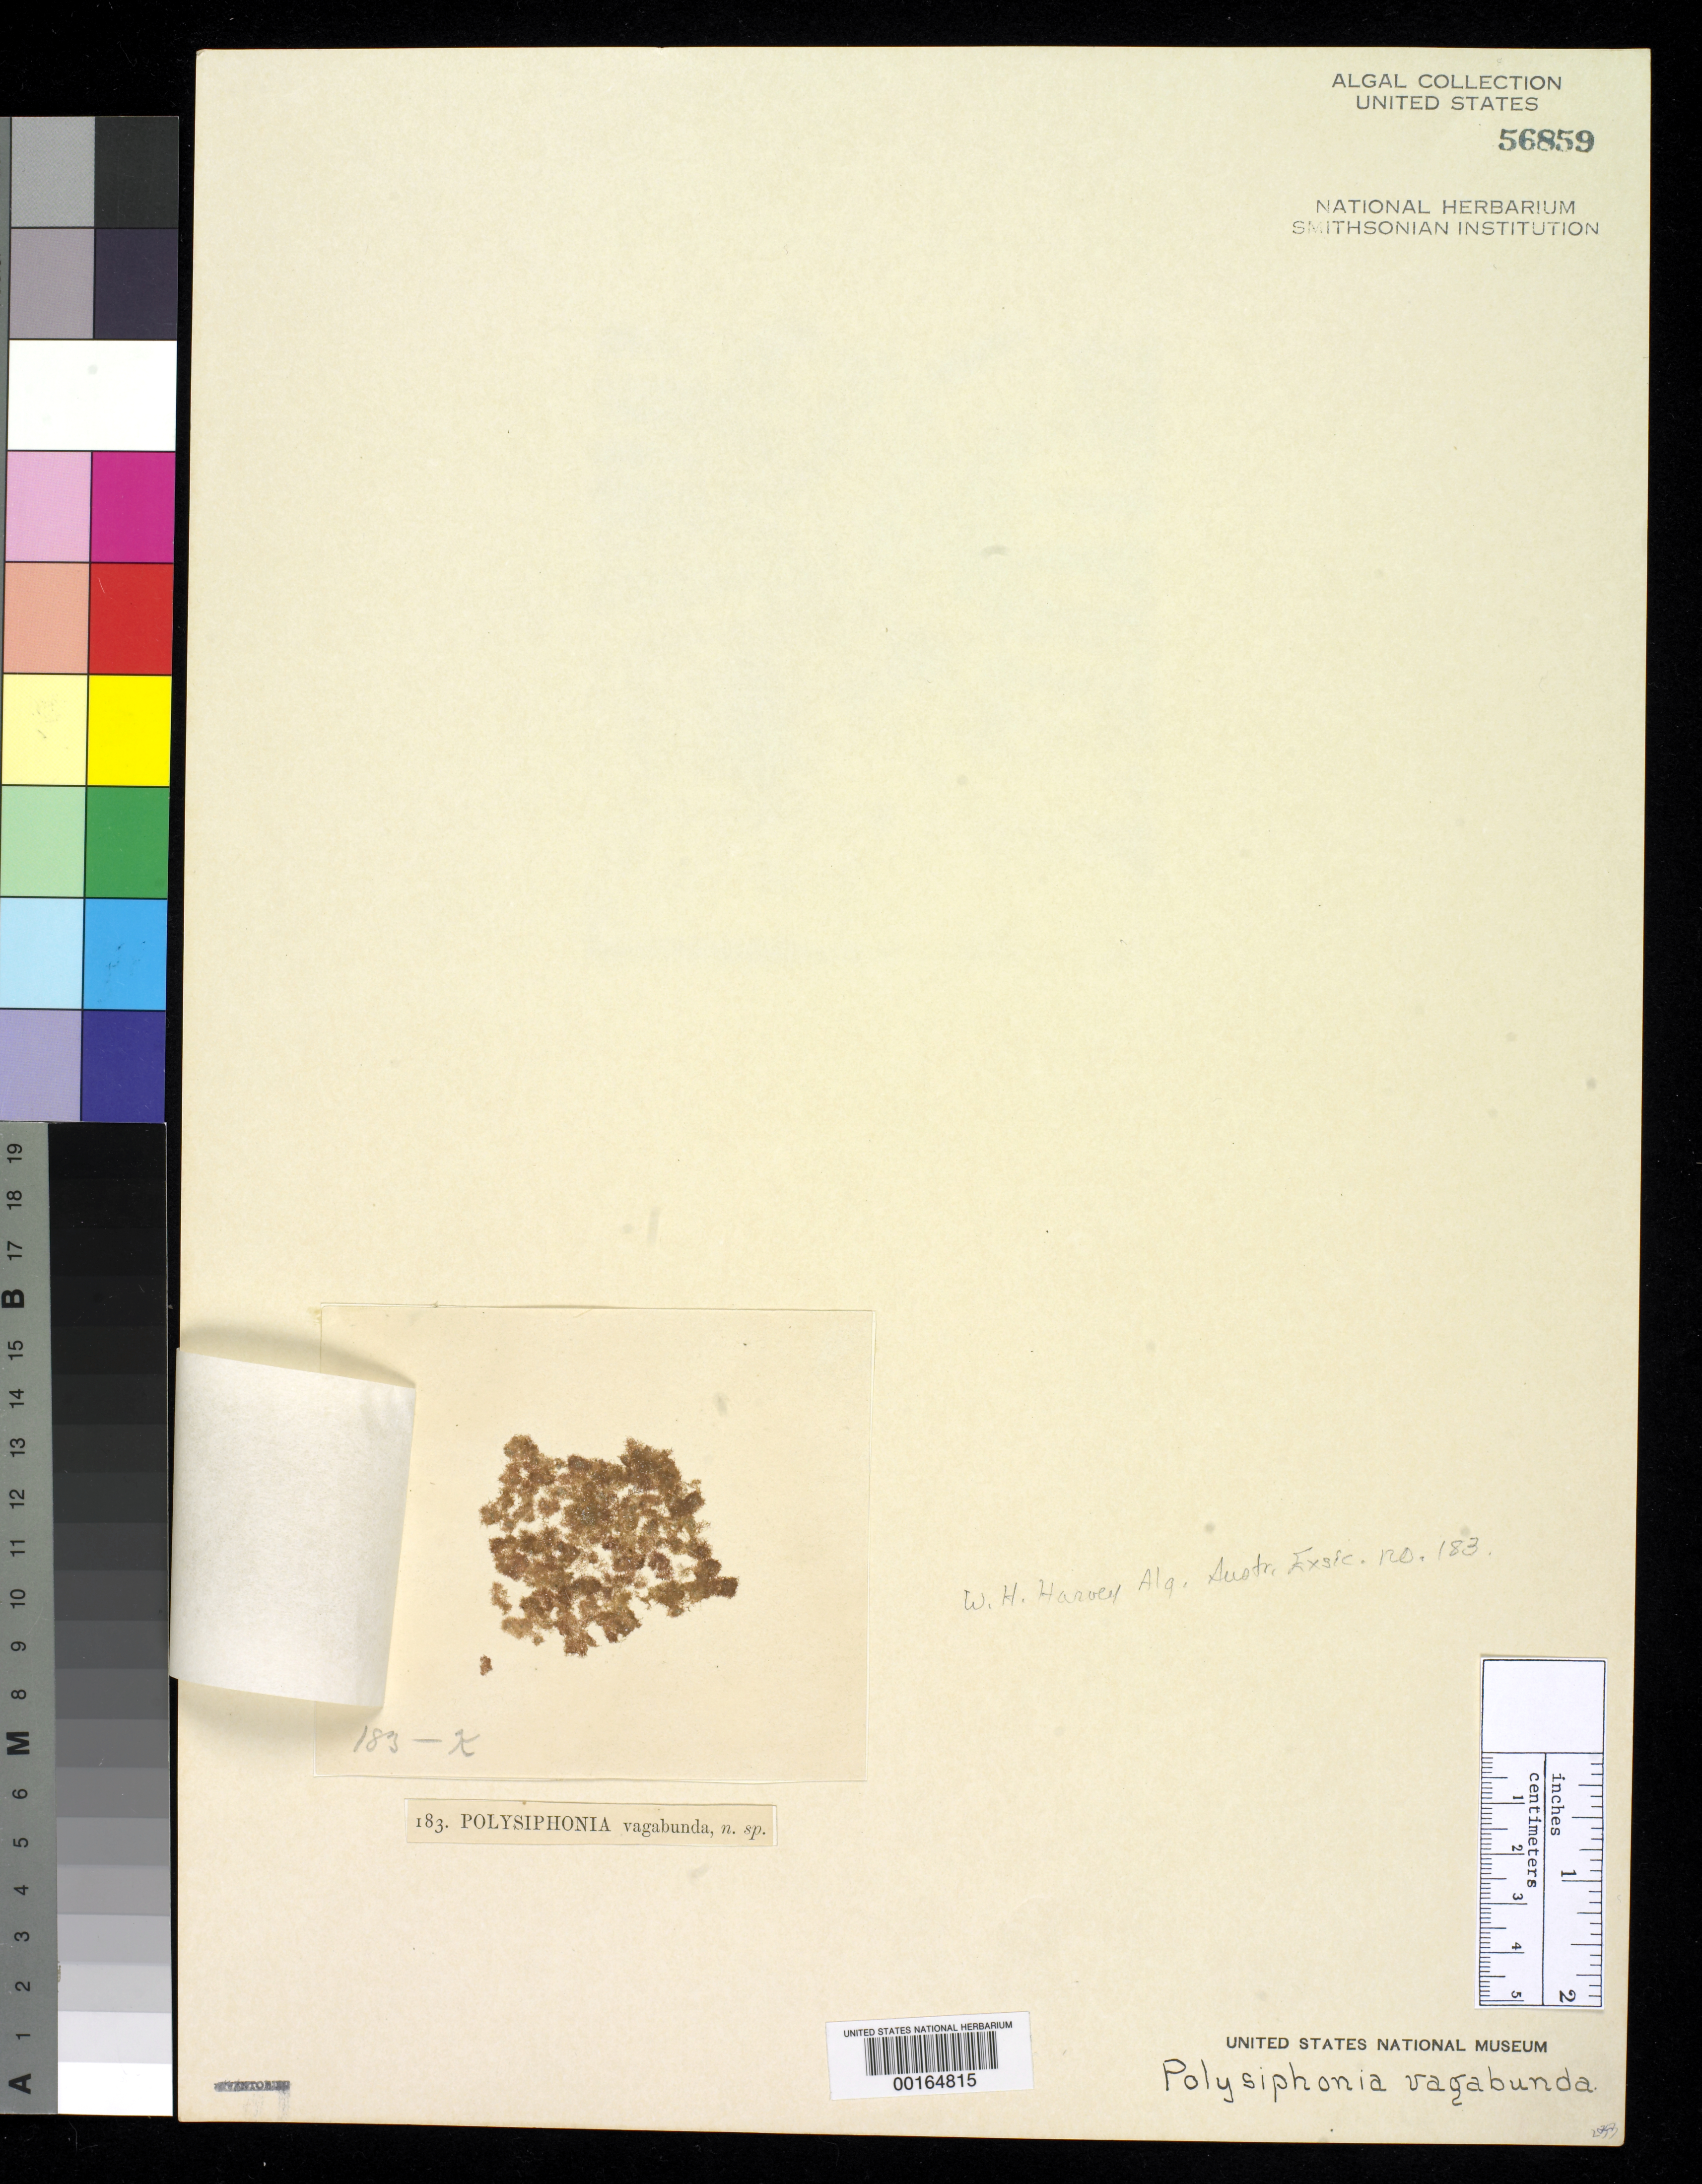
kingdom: Plantae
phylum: Rhodophyta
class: Florideophyceae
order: Ceramiales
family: Rhodomelaceae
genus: Polysiphonia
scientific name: Polysiphonia vagabunda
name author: Harv. in Hook. f.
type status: Isotype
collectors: W. Harvey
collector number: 183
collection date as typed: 1854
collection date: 1854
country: Australia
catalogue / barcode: US 56859